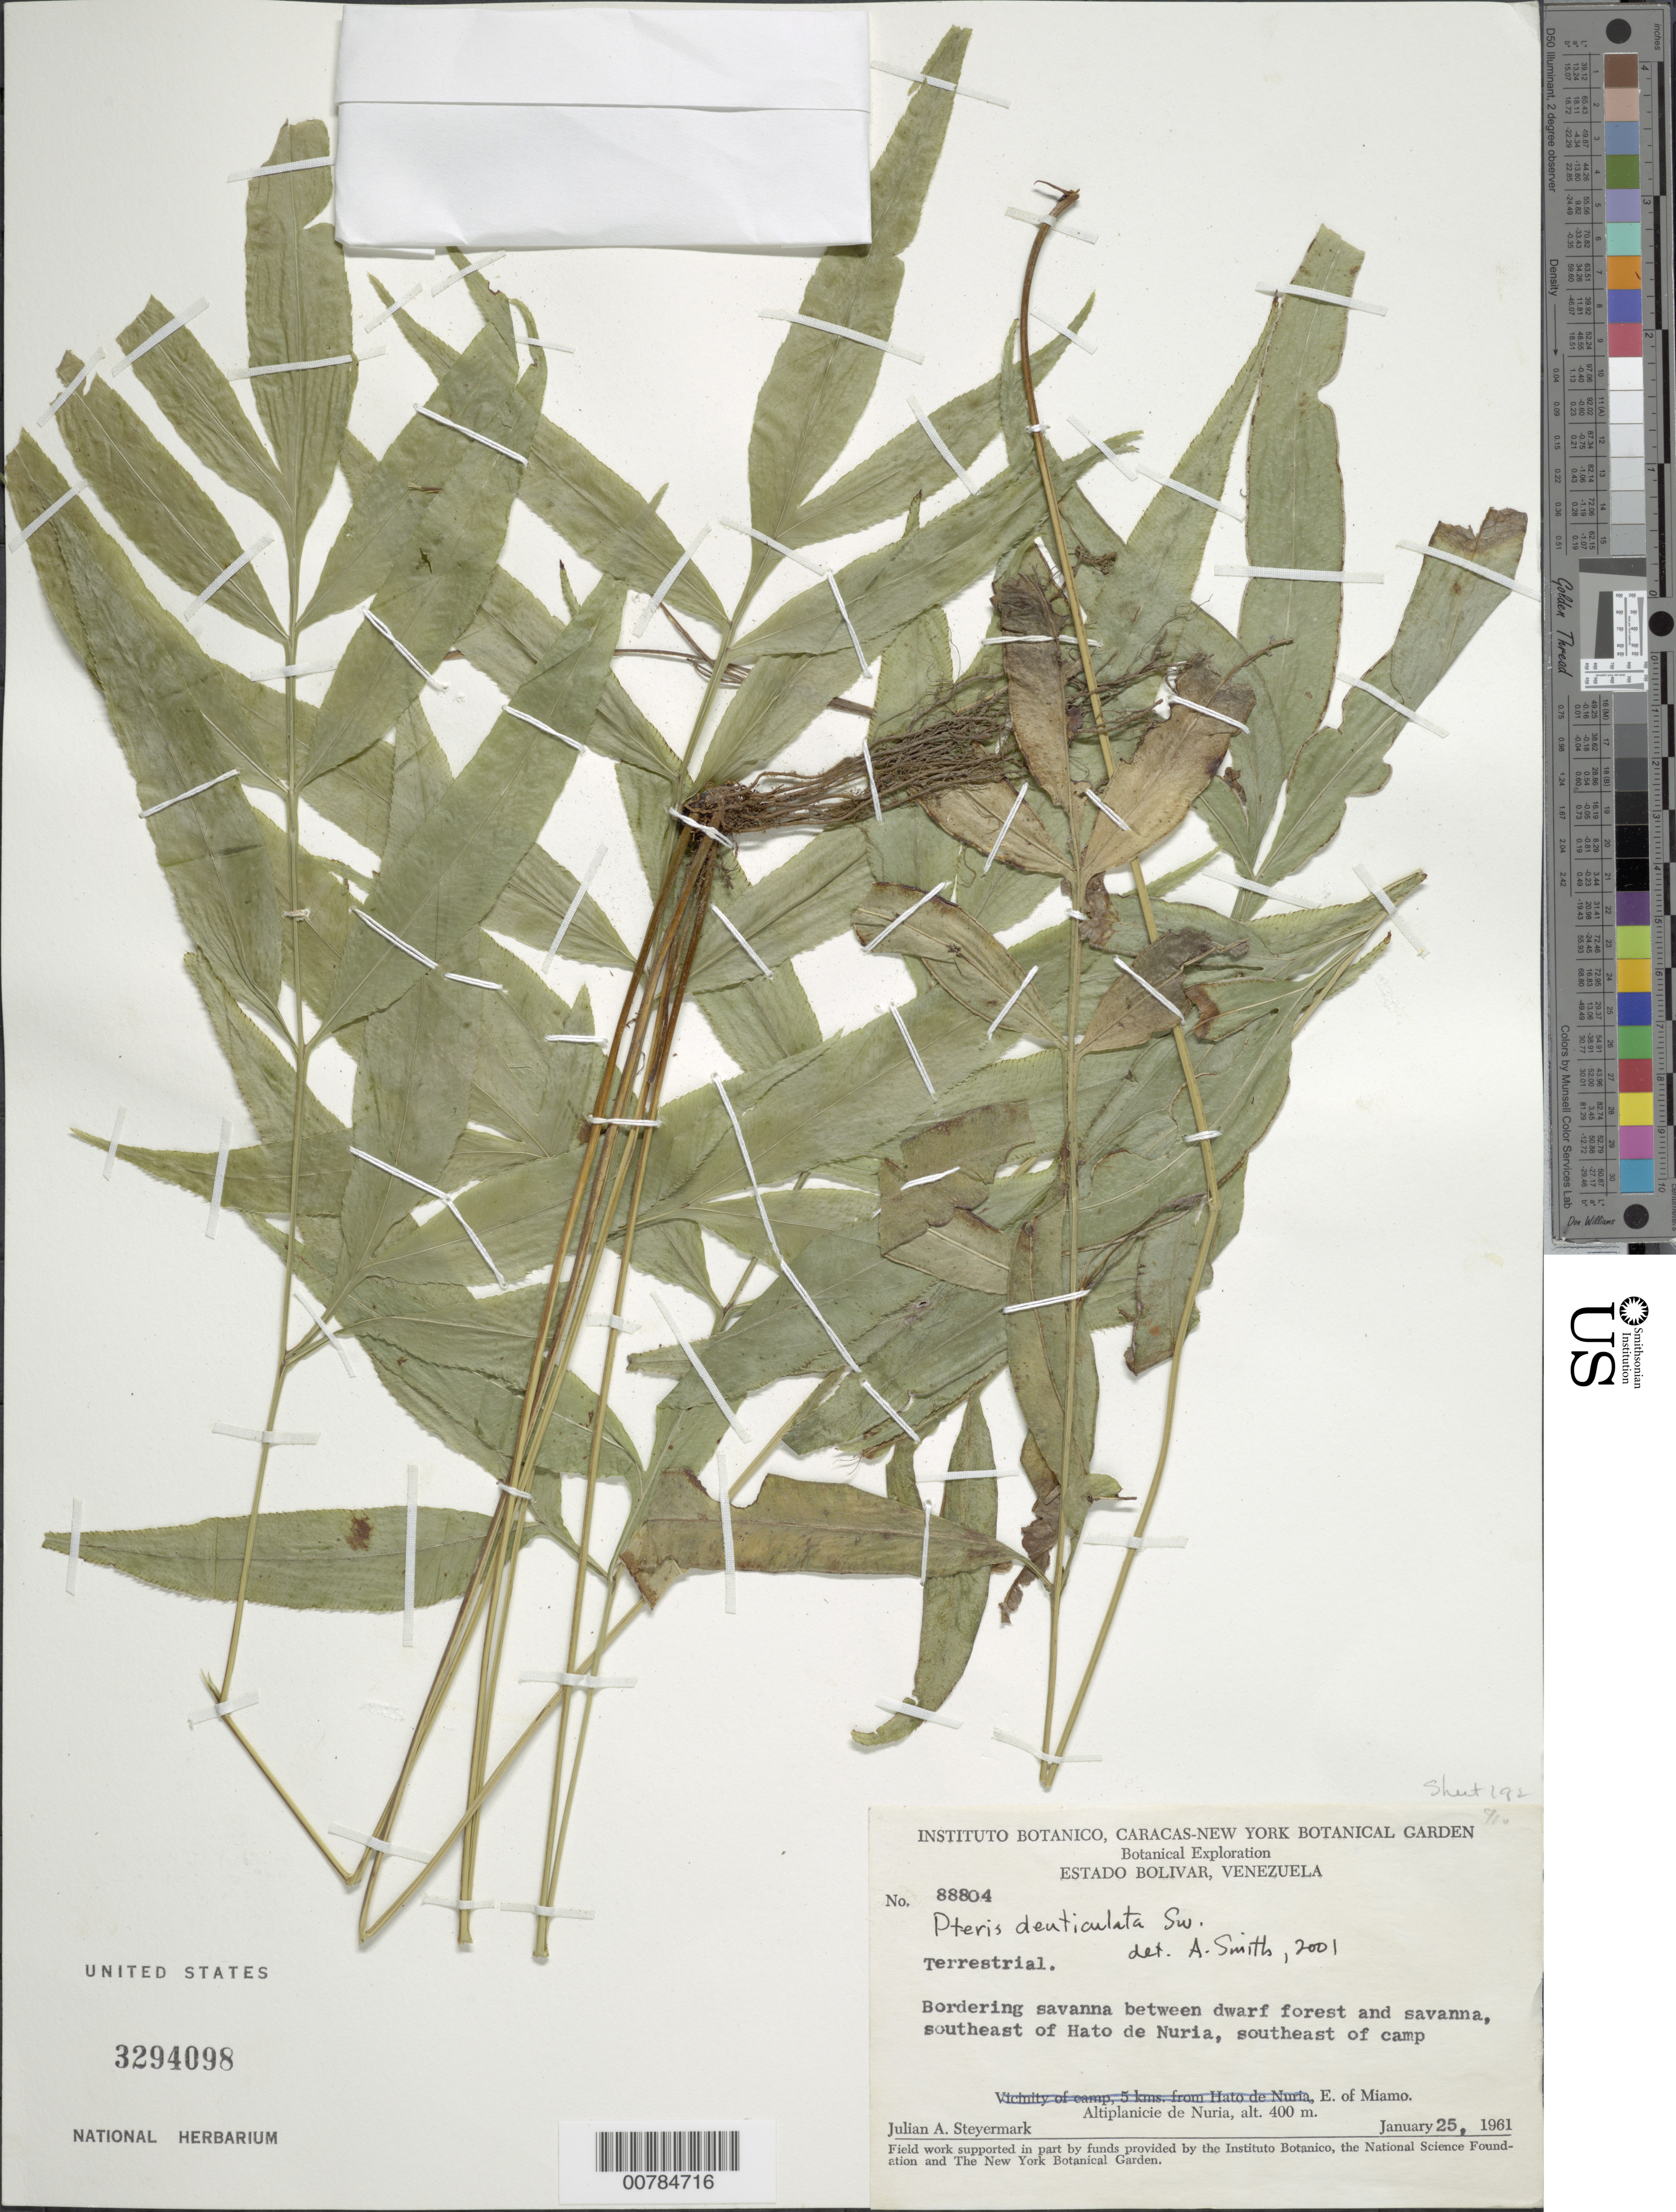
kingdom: Plantae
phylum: Tracheophyta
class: Polypodiopsida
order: Polypodiales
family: Pteridaceae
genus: Pteris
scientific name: Pteris denticulata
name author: Sw.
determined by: Smith, A.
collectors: J. Steyermark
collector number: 88804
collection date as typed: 25-Jan-61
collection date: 1961-01-25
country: Venezuela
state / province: Bolívar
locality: Altiplanicie de Nuria; E of Miamo, SE of Hato de Nuria, between savanna and Cerro El Picacho, SE of camp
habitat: Bordering savanna between dwarf forest and savanna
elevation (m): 400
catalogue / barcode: US 3294098